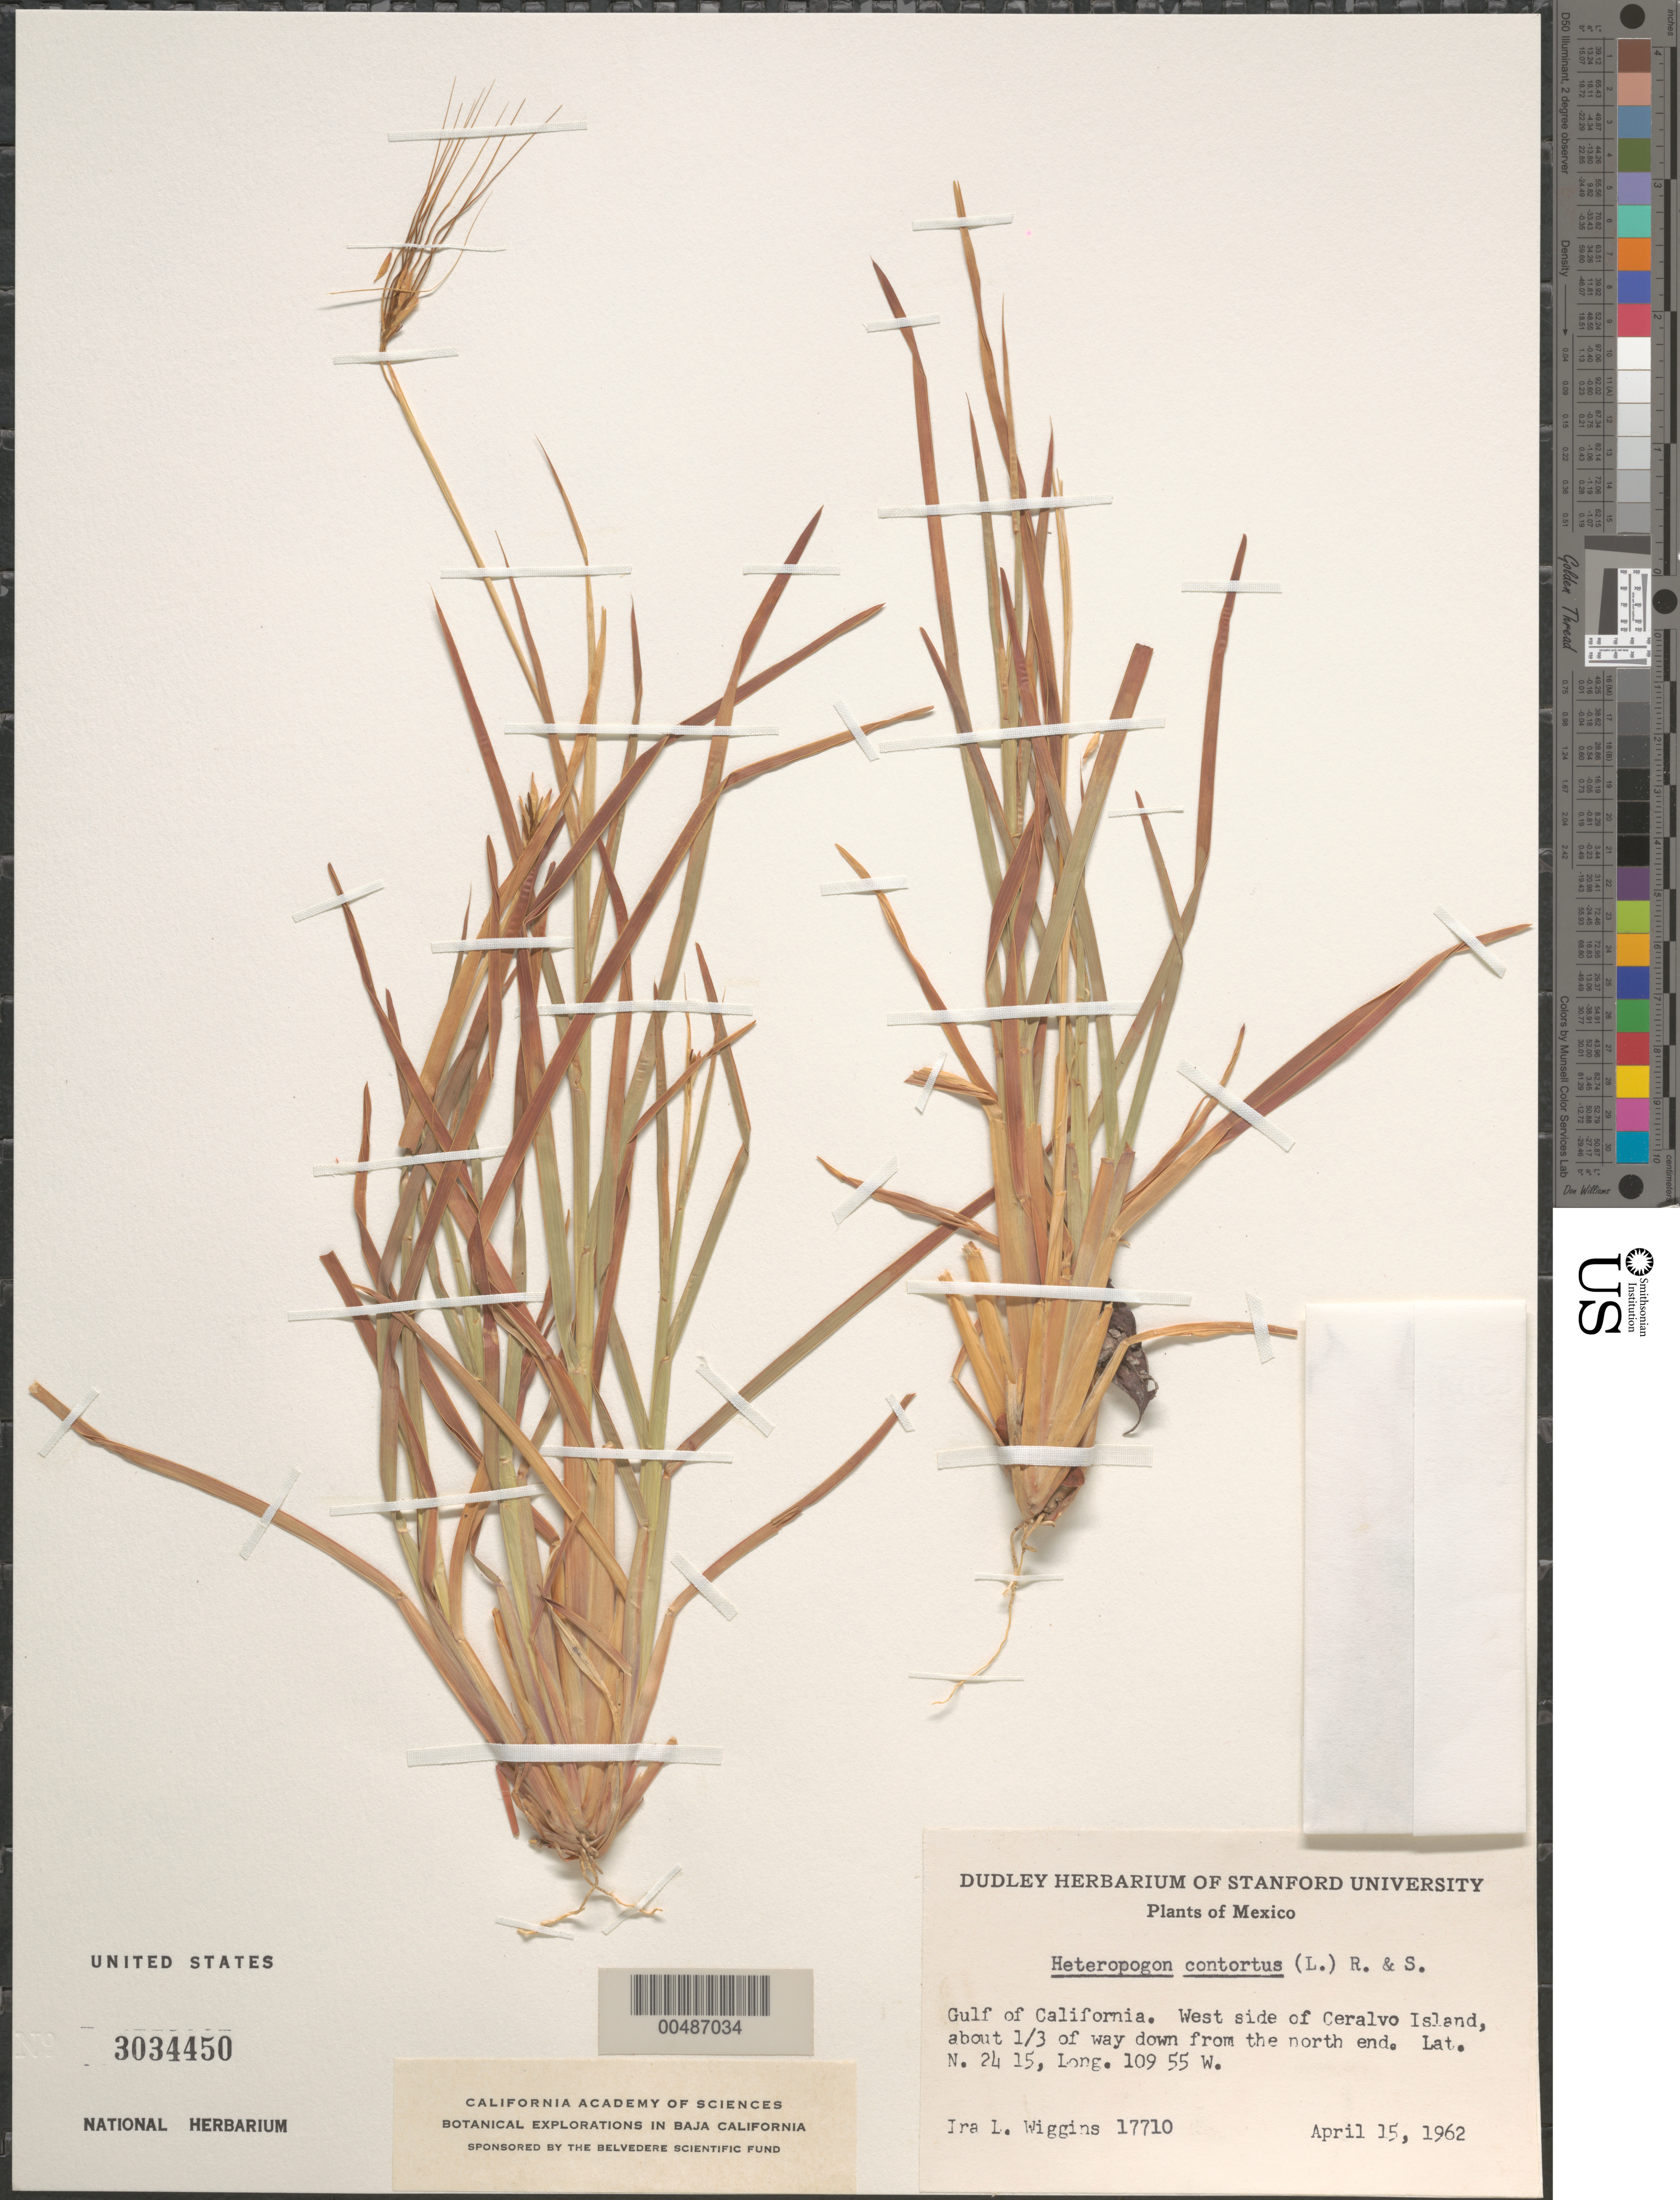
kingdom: Plantae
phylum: Tracheophyta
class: Liliopsida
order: Poales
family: Poaceae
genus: Heteropogon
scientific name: Heteropogon contortus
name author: (L.) P. Beauv. ex Roem. & Schult.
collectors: I. L. Wiggins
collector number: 17710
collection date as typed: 15 Apr 1962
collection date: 1962-04-15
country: Mexico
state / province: Baja California Sur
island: Cerralvo Island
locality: Gulf of California. W side of island, about 1/3 of way down from the N end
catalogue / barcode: US 3034450